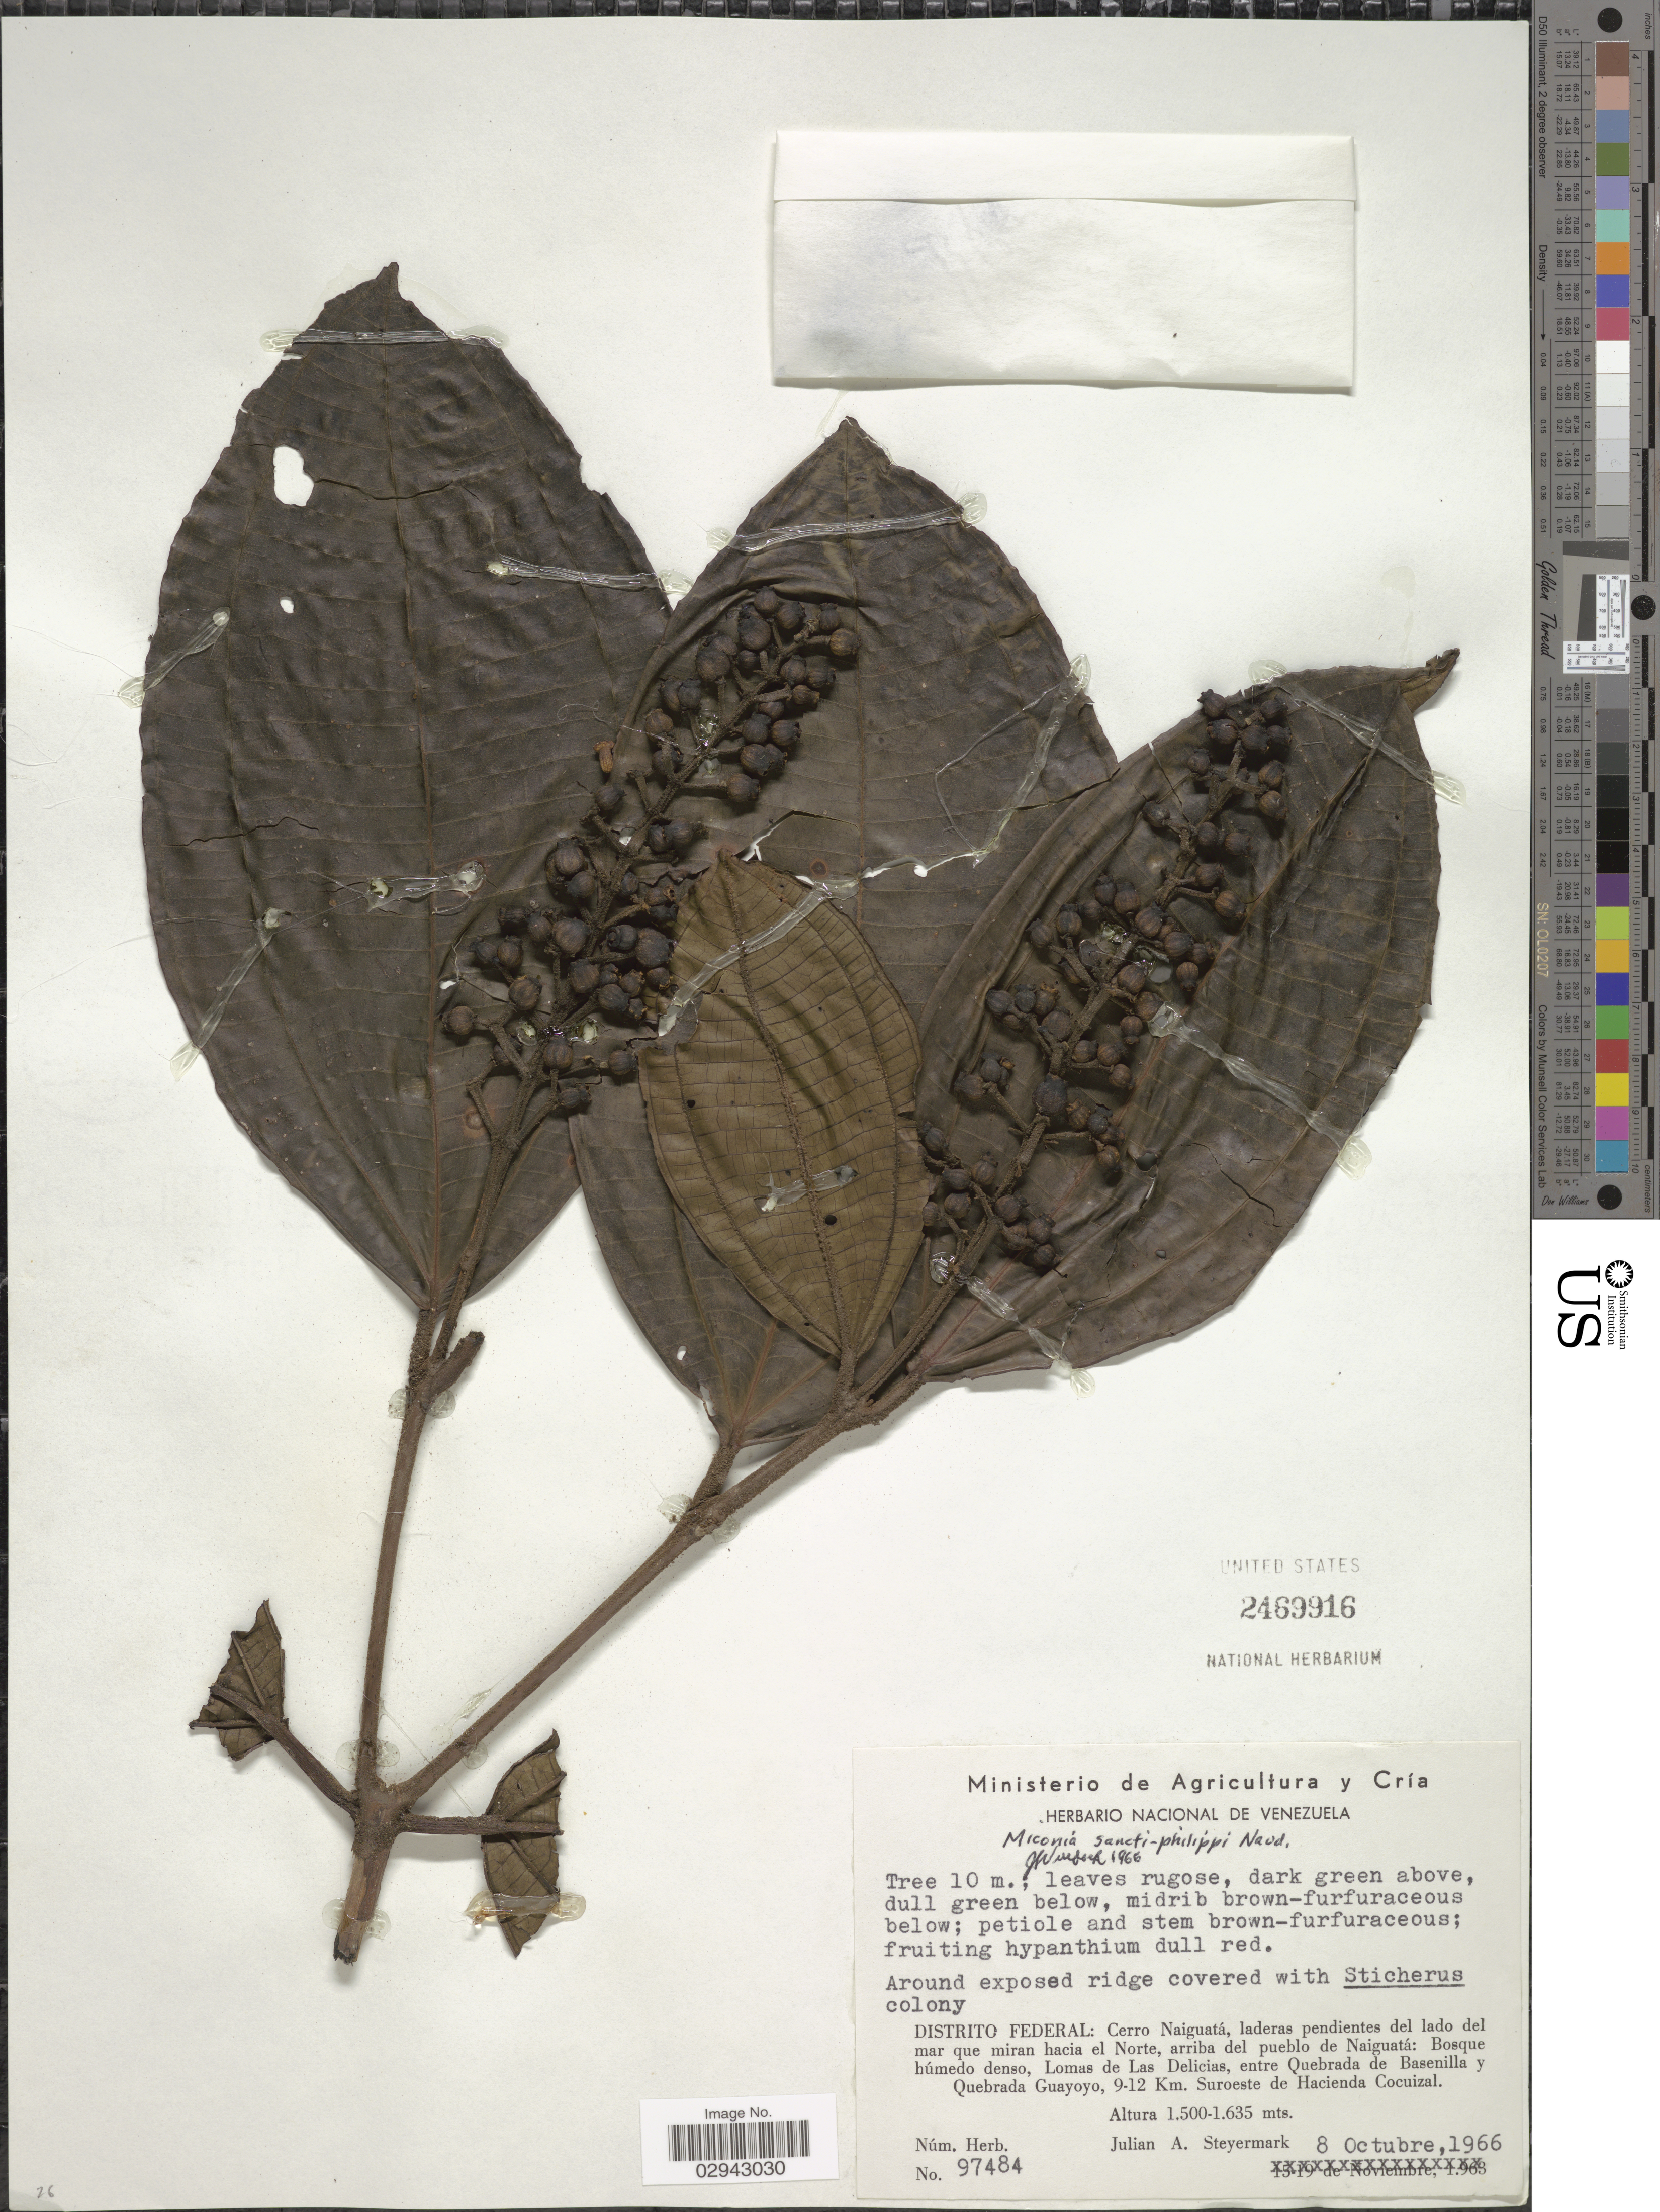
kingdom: Plantae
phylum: Tracheophyta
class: Magnoliopsida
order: Myrtales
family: Melastomataceae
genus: Miconia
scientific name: Miconia sancti-philippi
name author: Naudin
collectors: J. Steyermark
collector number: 97484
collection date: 1966-10-08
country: Venezuela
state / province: Distrito Federal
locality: Distrito Federal: Cerro Naiguatá, laderas pendientes del lado del mar que miran hacia el Norte, arriba del pueblo de Naiguatá: Lomas de Las Delicias, entre Quebrada de Basenilla y Quebrada Guayoyo, 9-12 Km. Suroeste de Hacienda Cocuizal.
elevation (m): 1500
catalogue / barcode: US 2469916